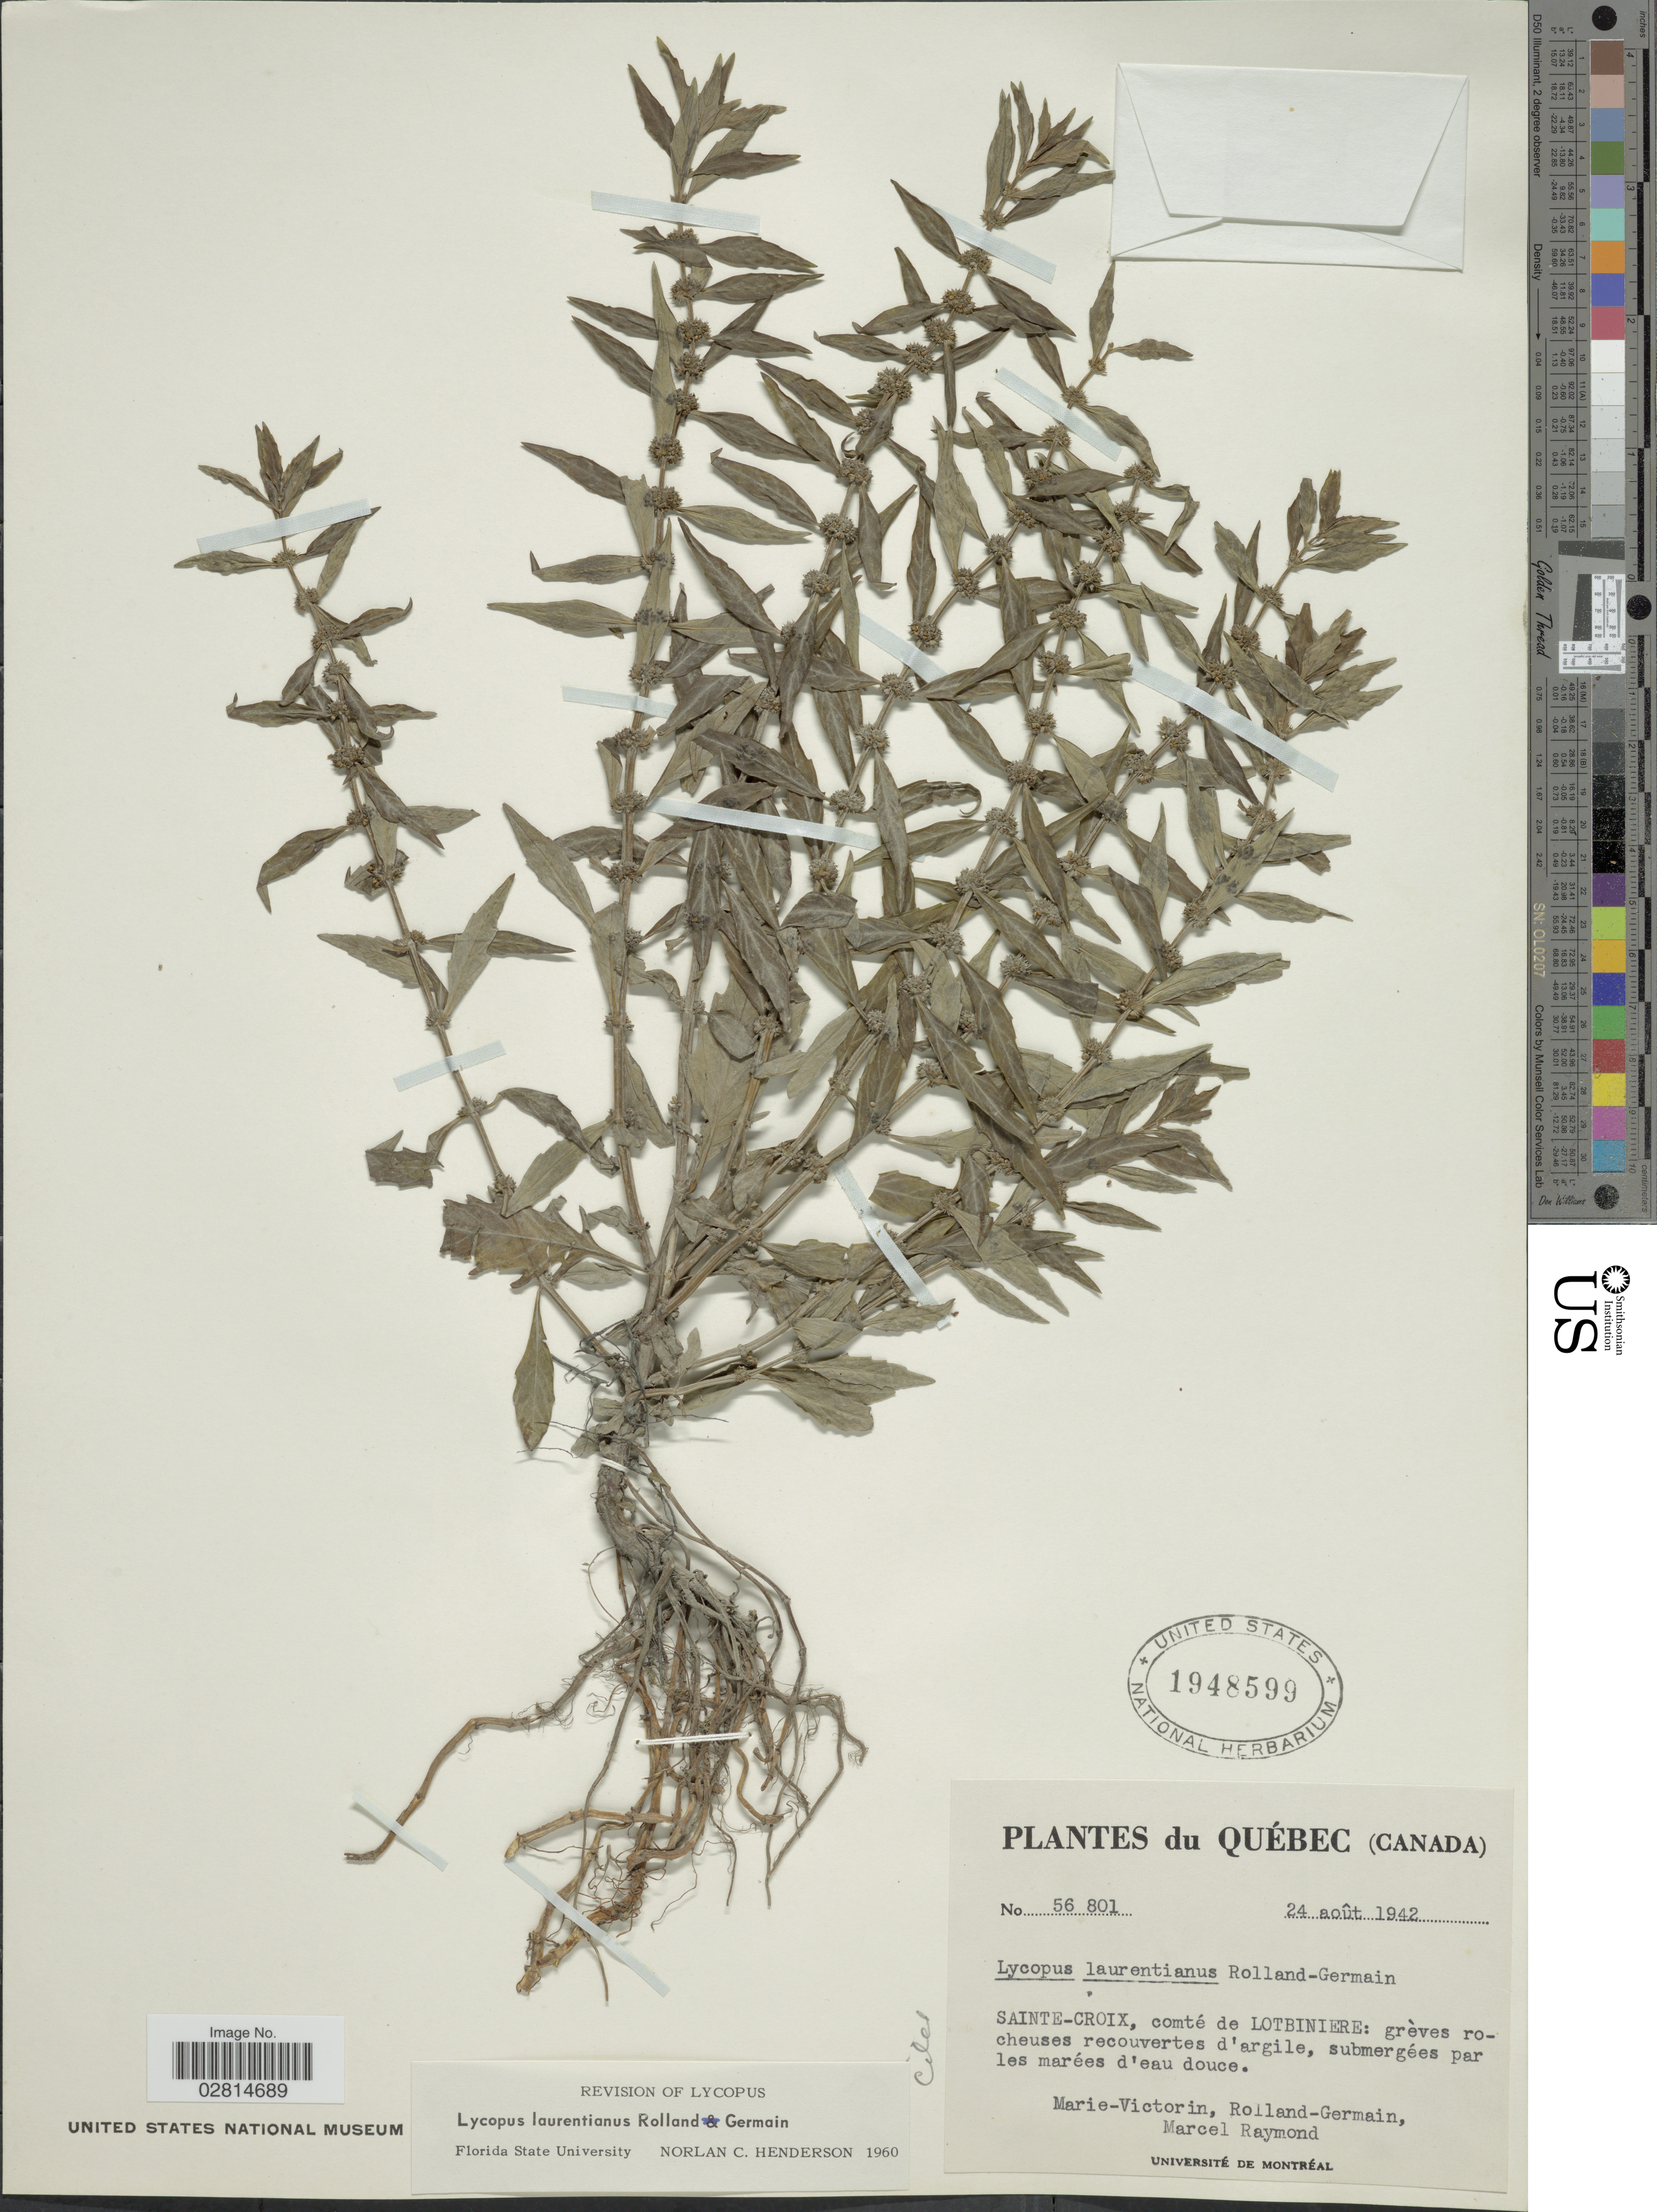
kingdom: Plantae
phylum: Tracheophyta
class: Magnoliopsida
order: Lamiales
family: Lamiaceae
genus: Lycopus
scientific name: Lycopus laurentianus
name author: Rolland-Germain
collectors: -. Marie-Victorin, Rolland-Germain & M. Raymond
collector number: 56801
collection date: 1942-08-24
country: Canada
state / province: Quebec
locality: Sainte-Croix, comté de Lotbiniere: grèves rocheuses recouvertes d'argile, submergées par les marées d'eau douce.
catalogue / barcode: US 1948599